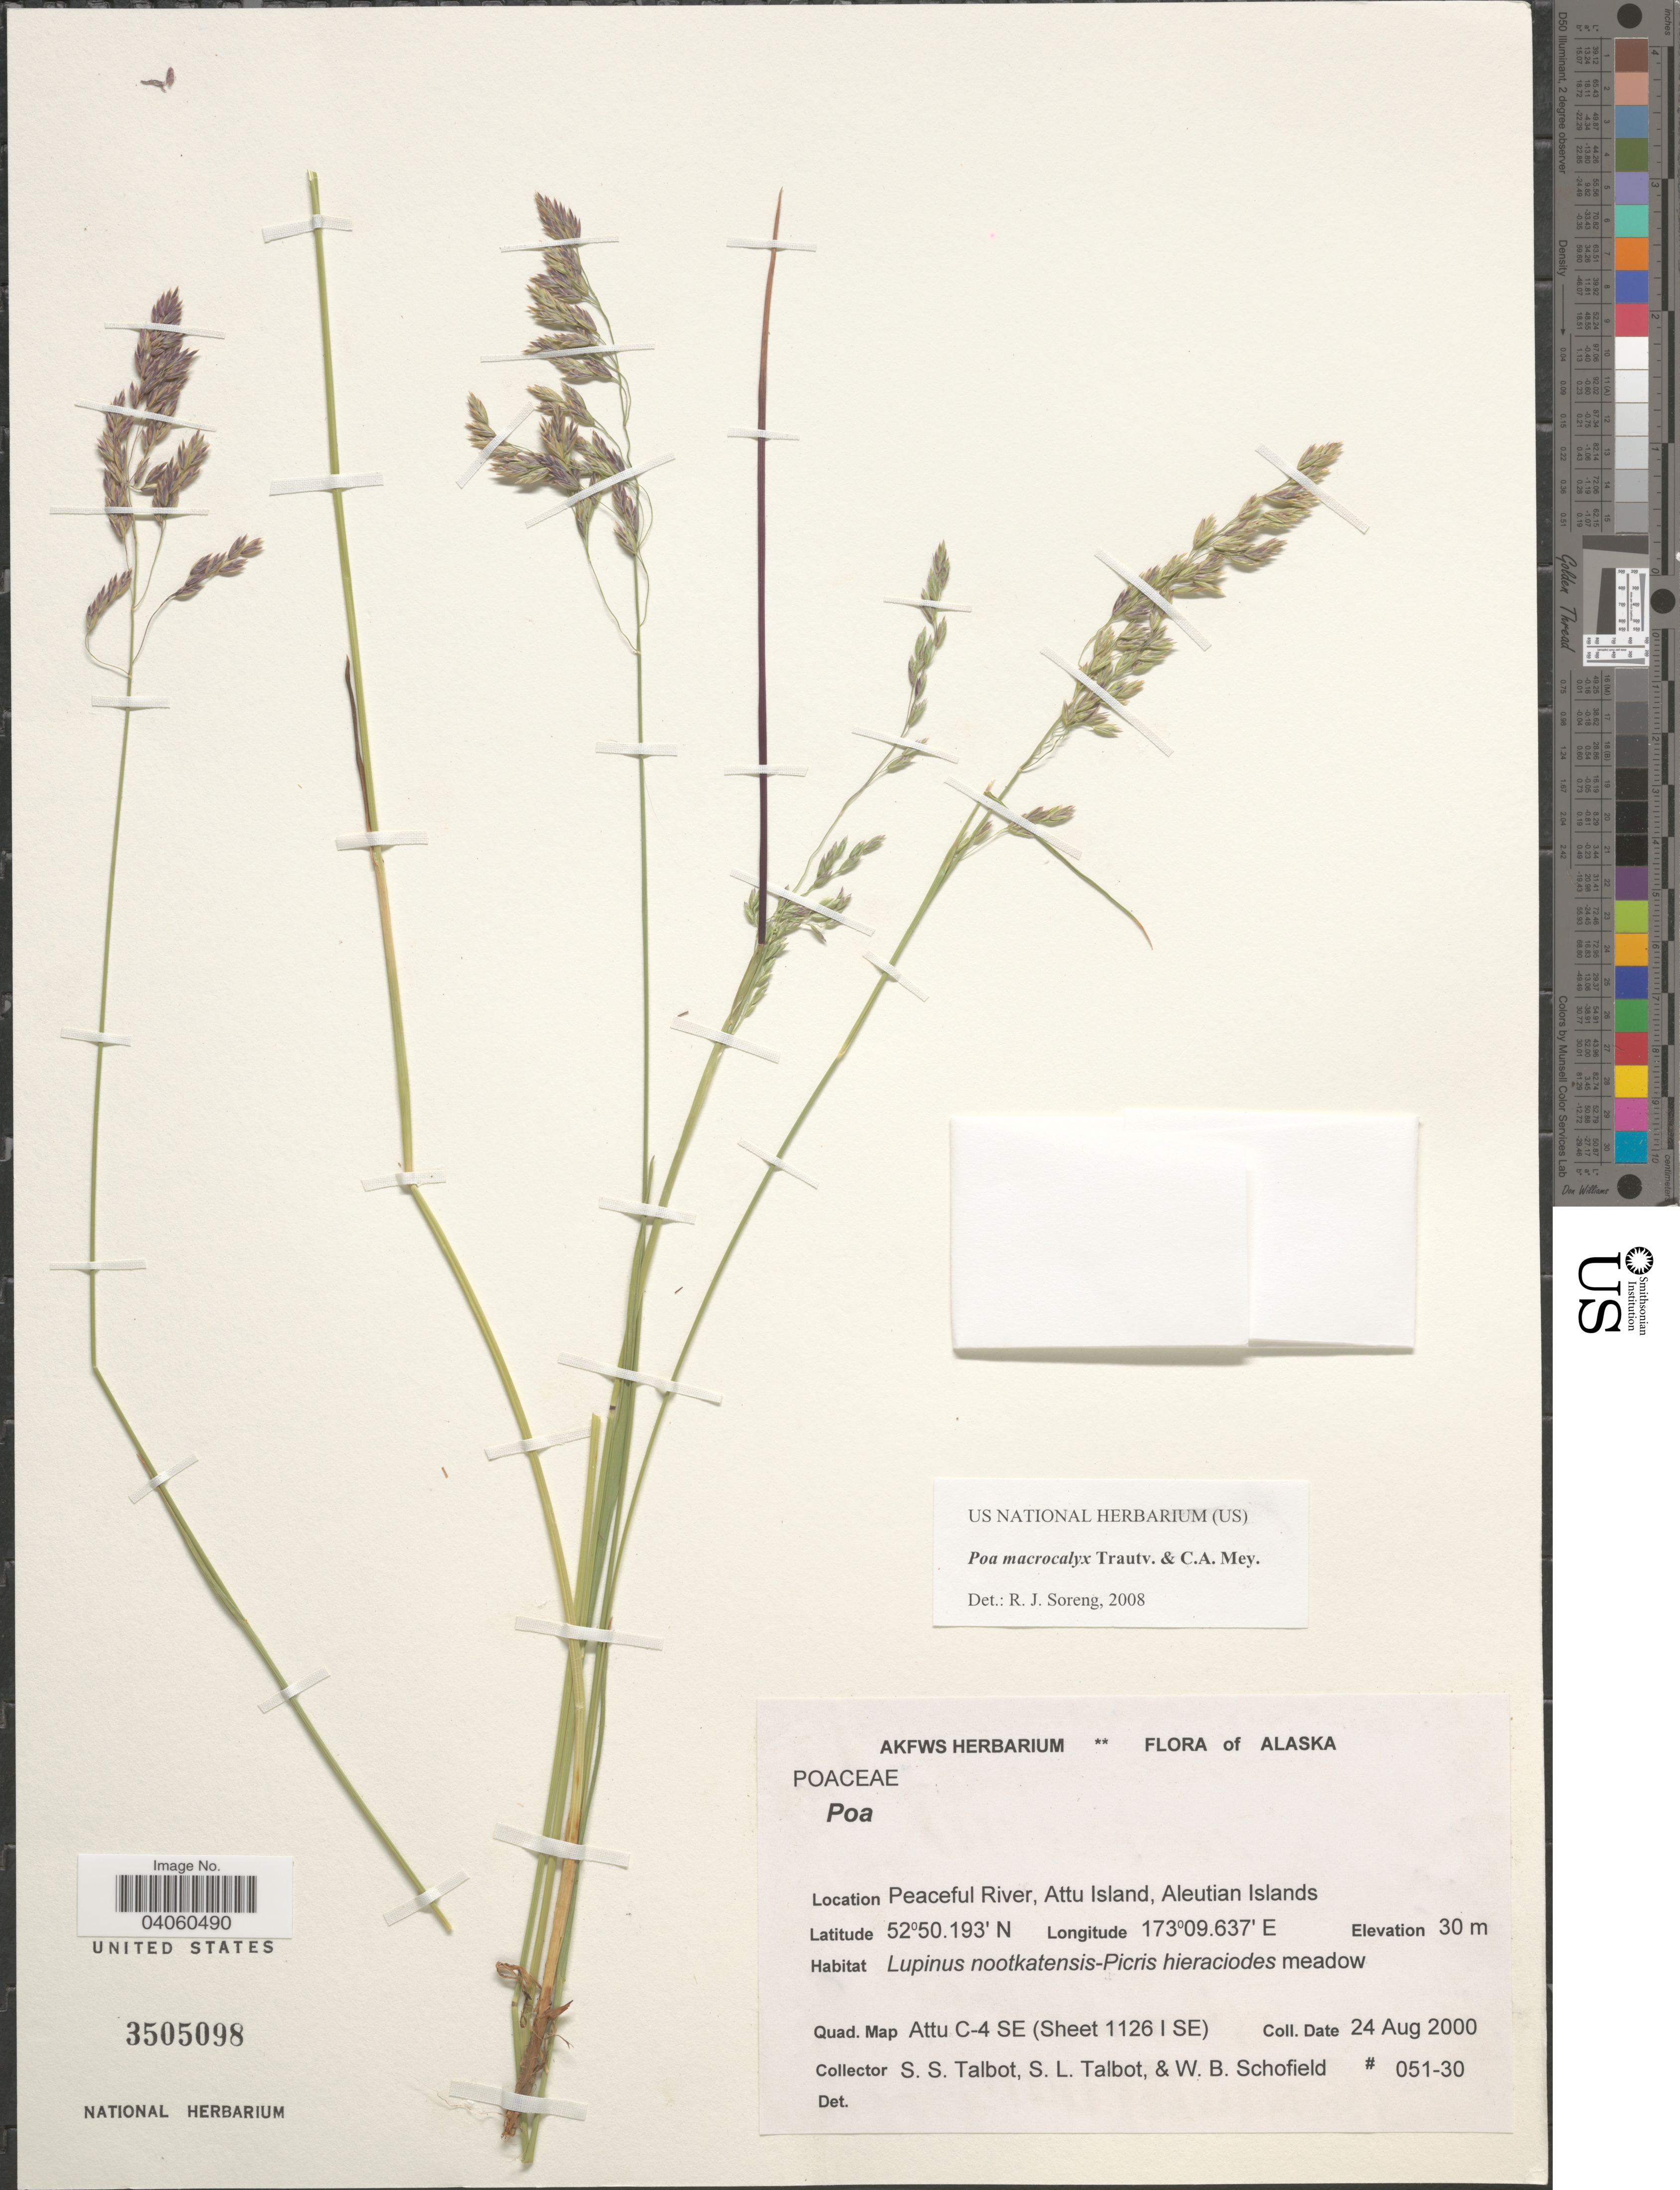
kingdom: Plantae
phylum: Tracheophyta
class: Liliopsida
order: Poales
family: Poaceae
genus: Poa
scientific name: Poa macrocalyx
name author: Trautv. & C.A. Mey.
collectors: S. S. Talbot, S. Talbot & W. Schofield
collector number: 051-30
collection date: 2000-08-24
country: United States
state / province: Alaska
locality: Peaceful River, Attu Island, Aleutian Islands. Quad. Map Attu C-4 SE (Sheet 1125 I SE).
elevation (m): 30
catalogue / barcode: US 3505098